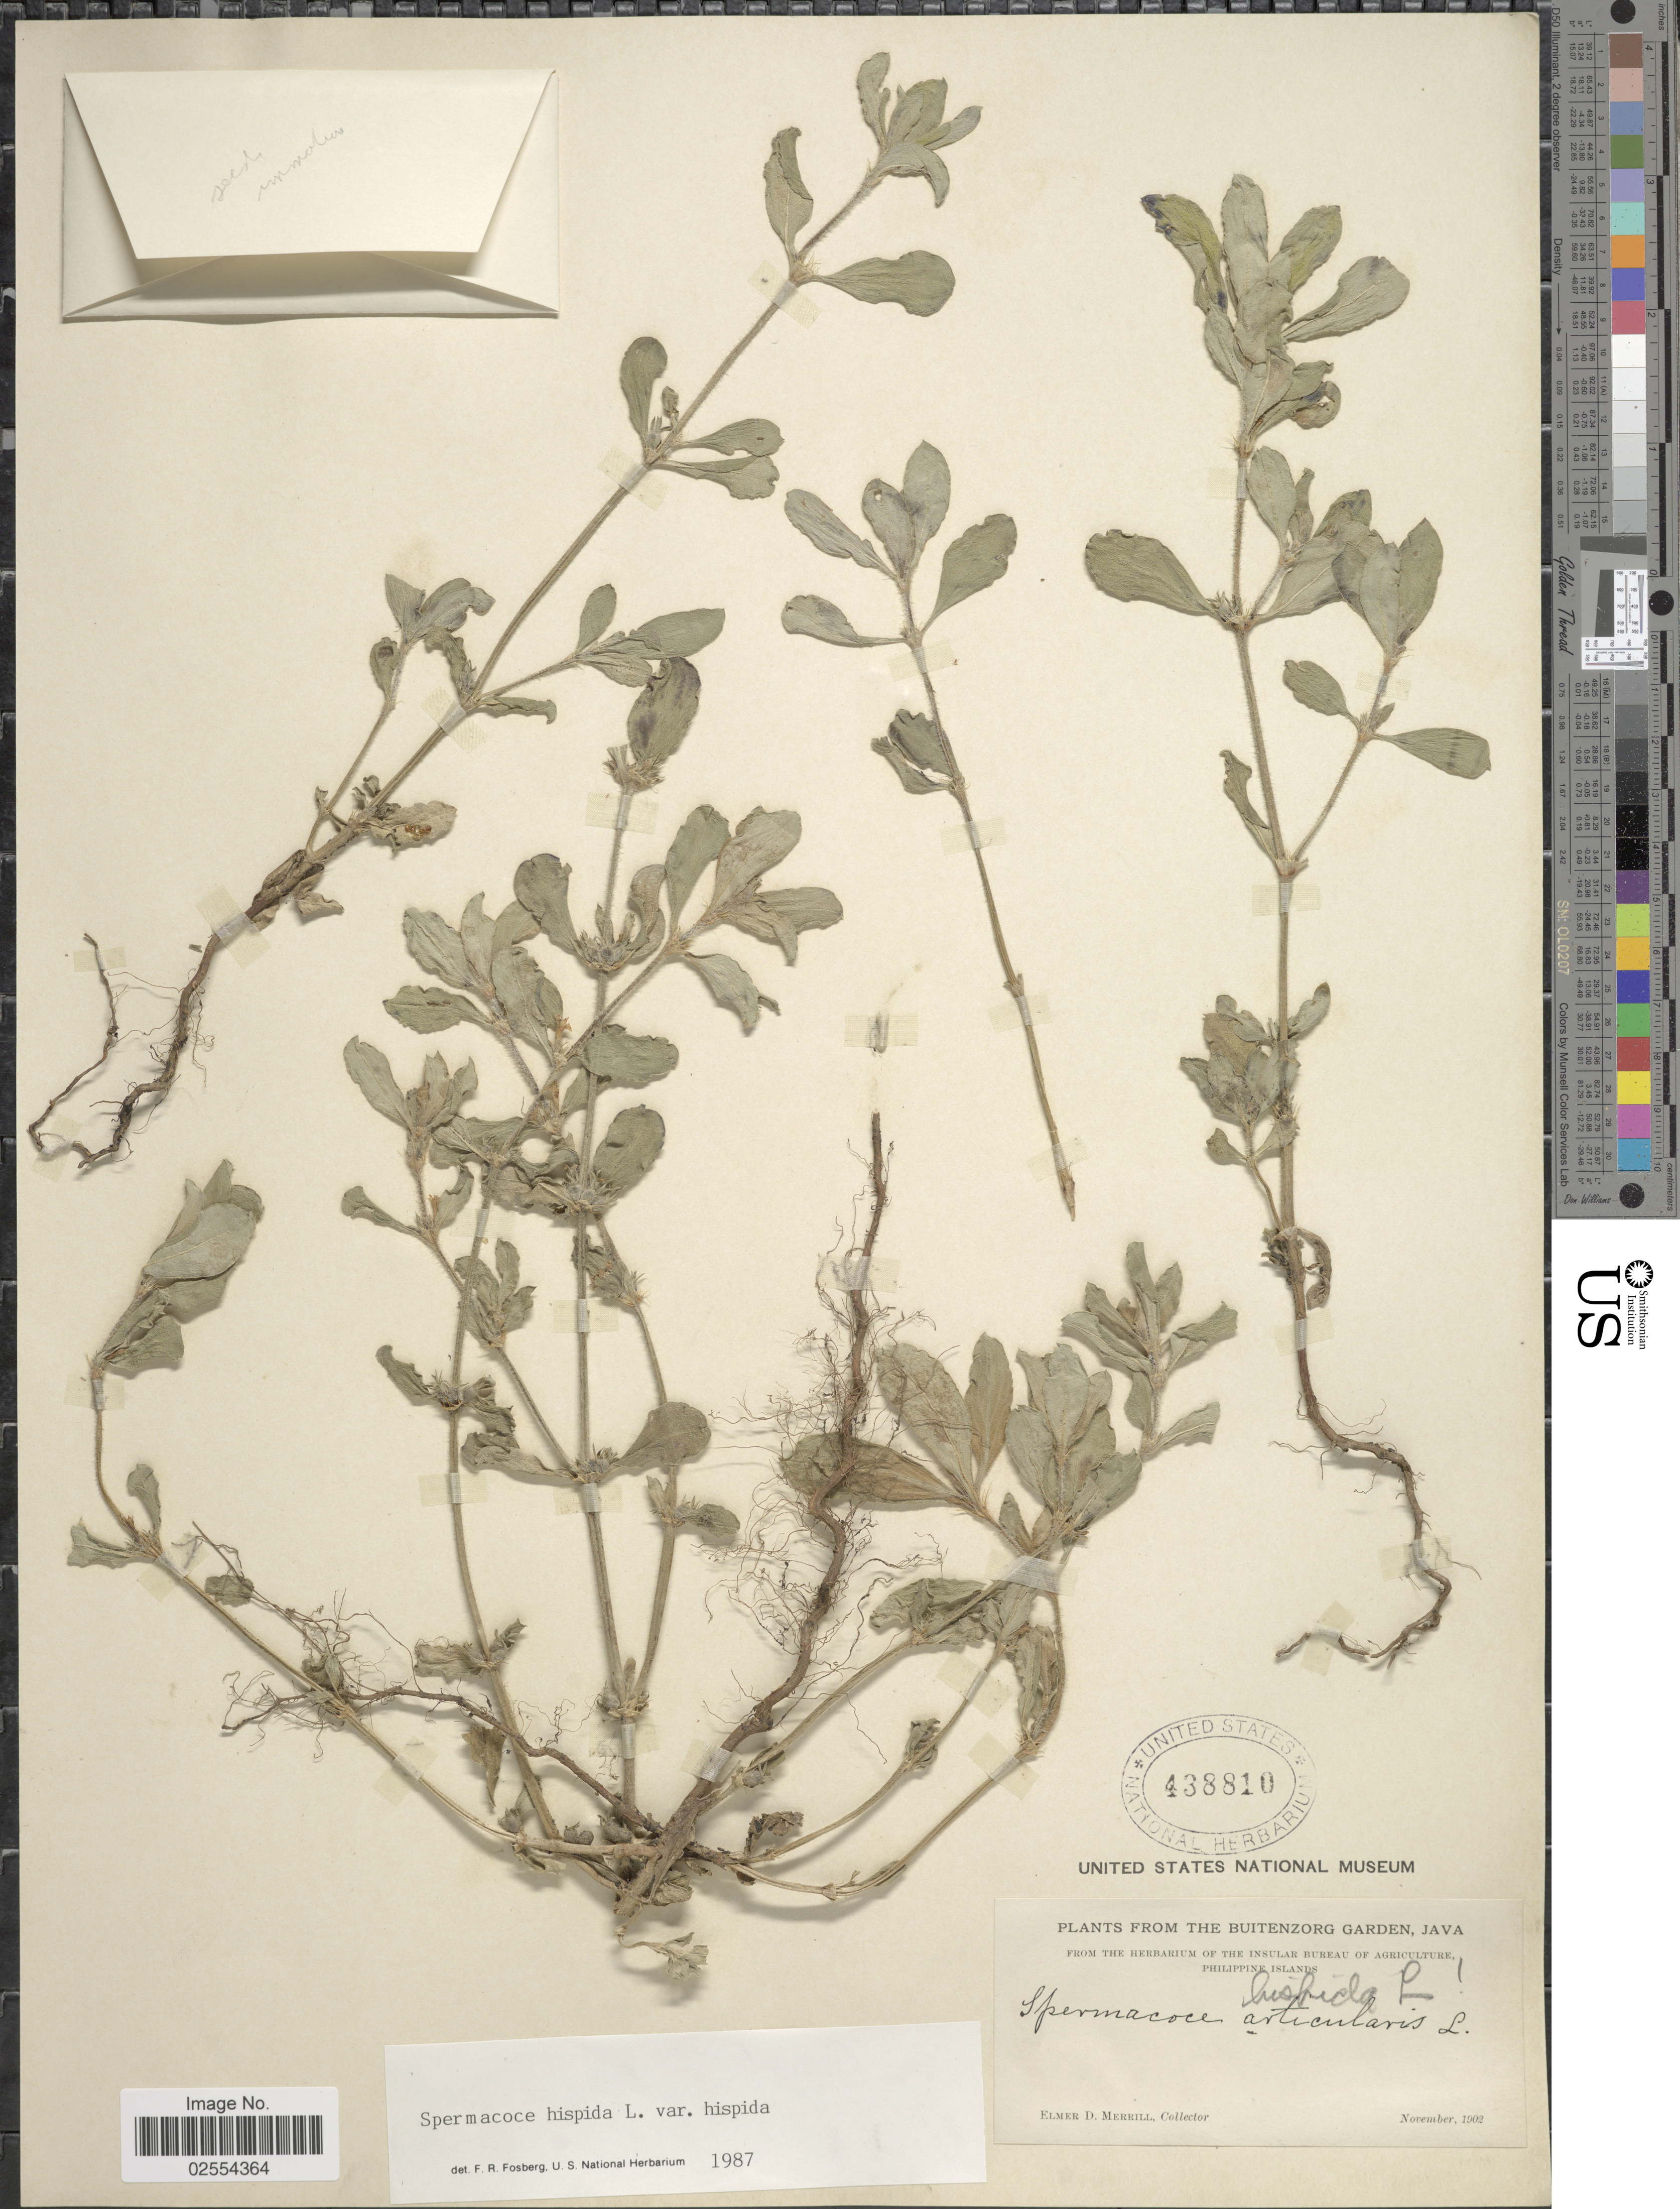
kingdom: Plantae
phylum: Tracheophyta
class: Magnoliopsida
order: Gentianales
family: Rubiaceae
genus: Spermacoce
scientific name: Spermacoce hispida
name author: L.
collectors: E. D. Merrill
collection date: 1902-11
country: Indonesia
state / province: Java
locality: From The Buitenzorg Garden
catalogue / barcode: US 438810